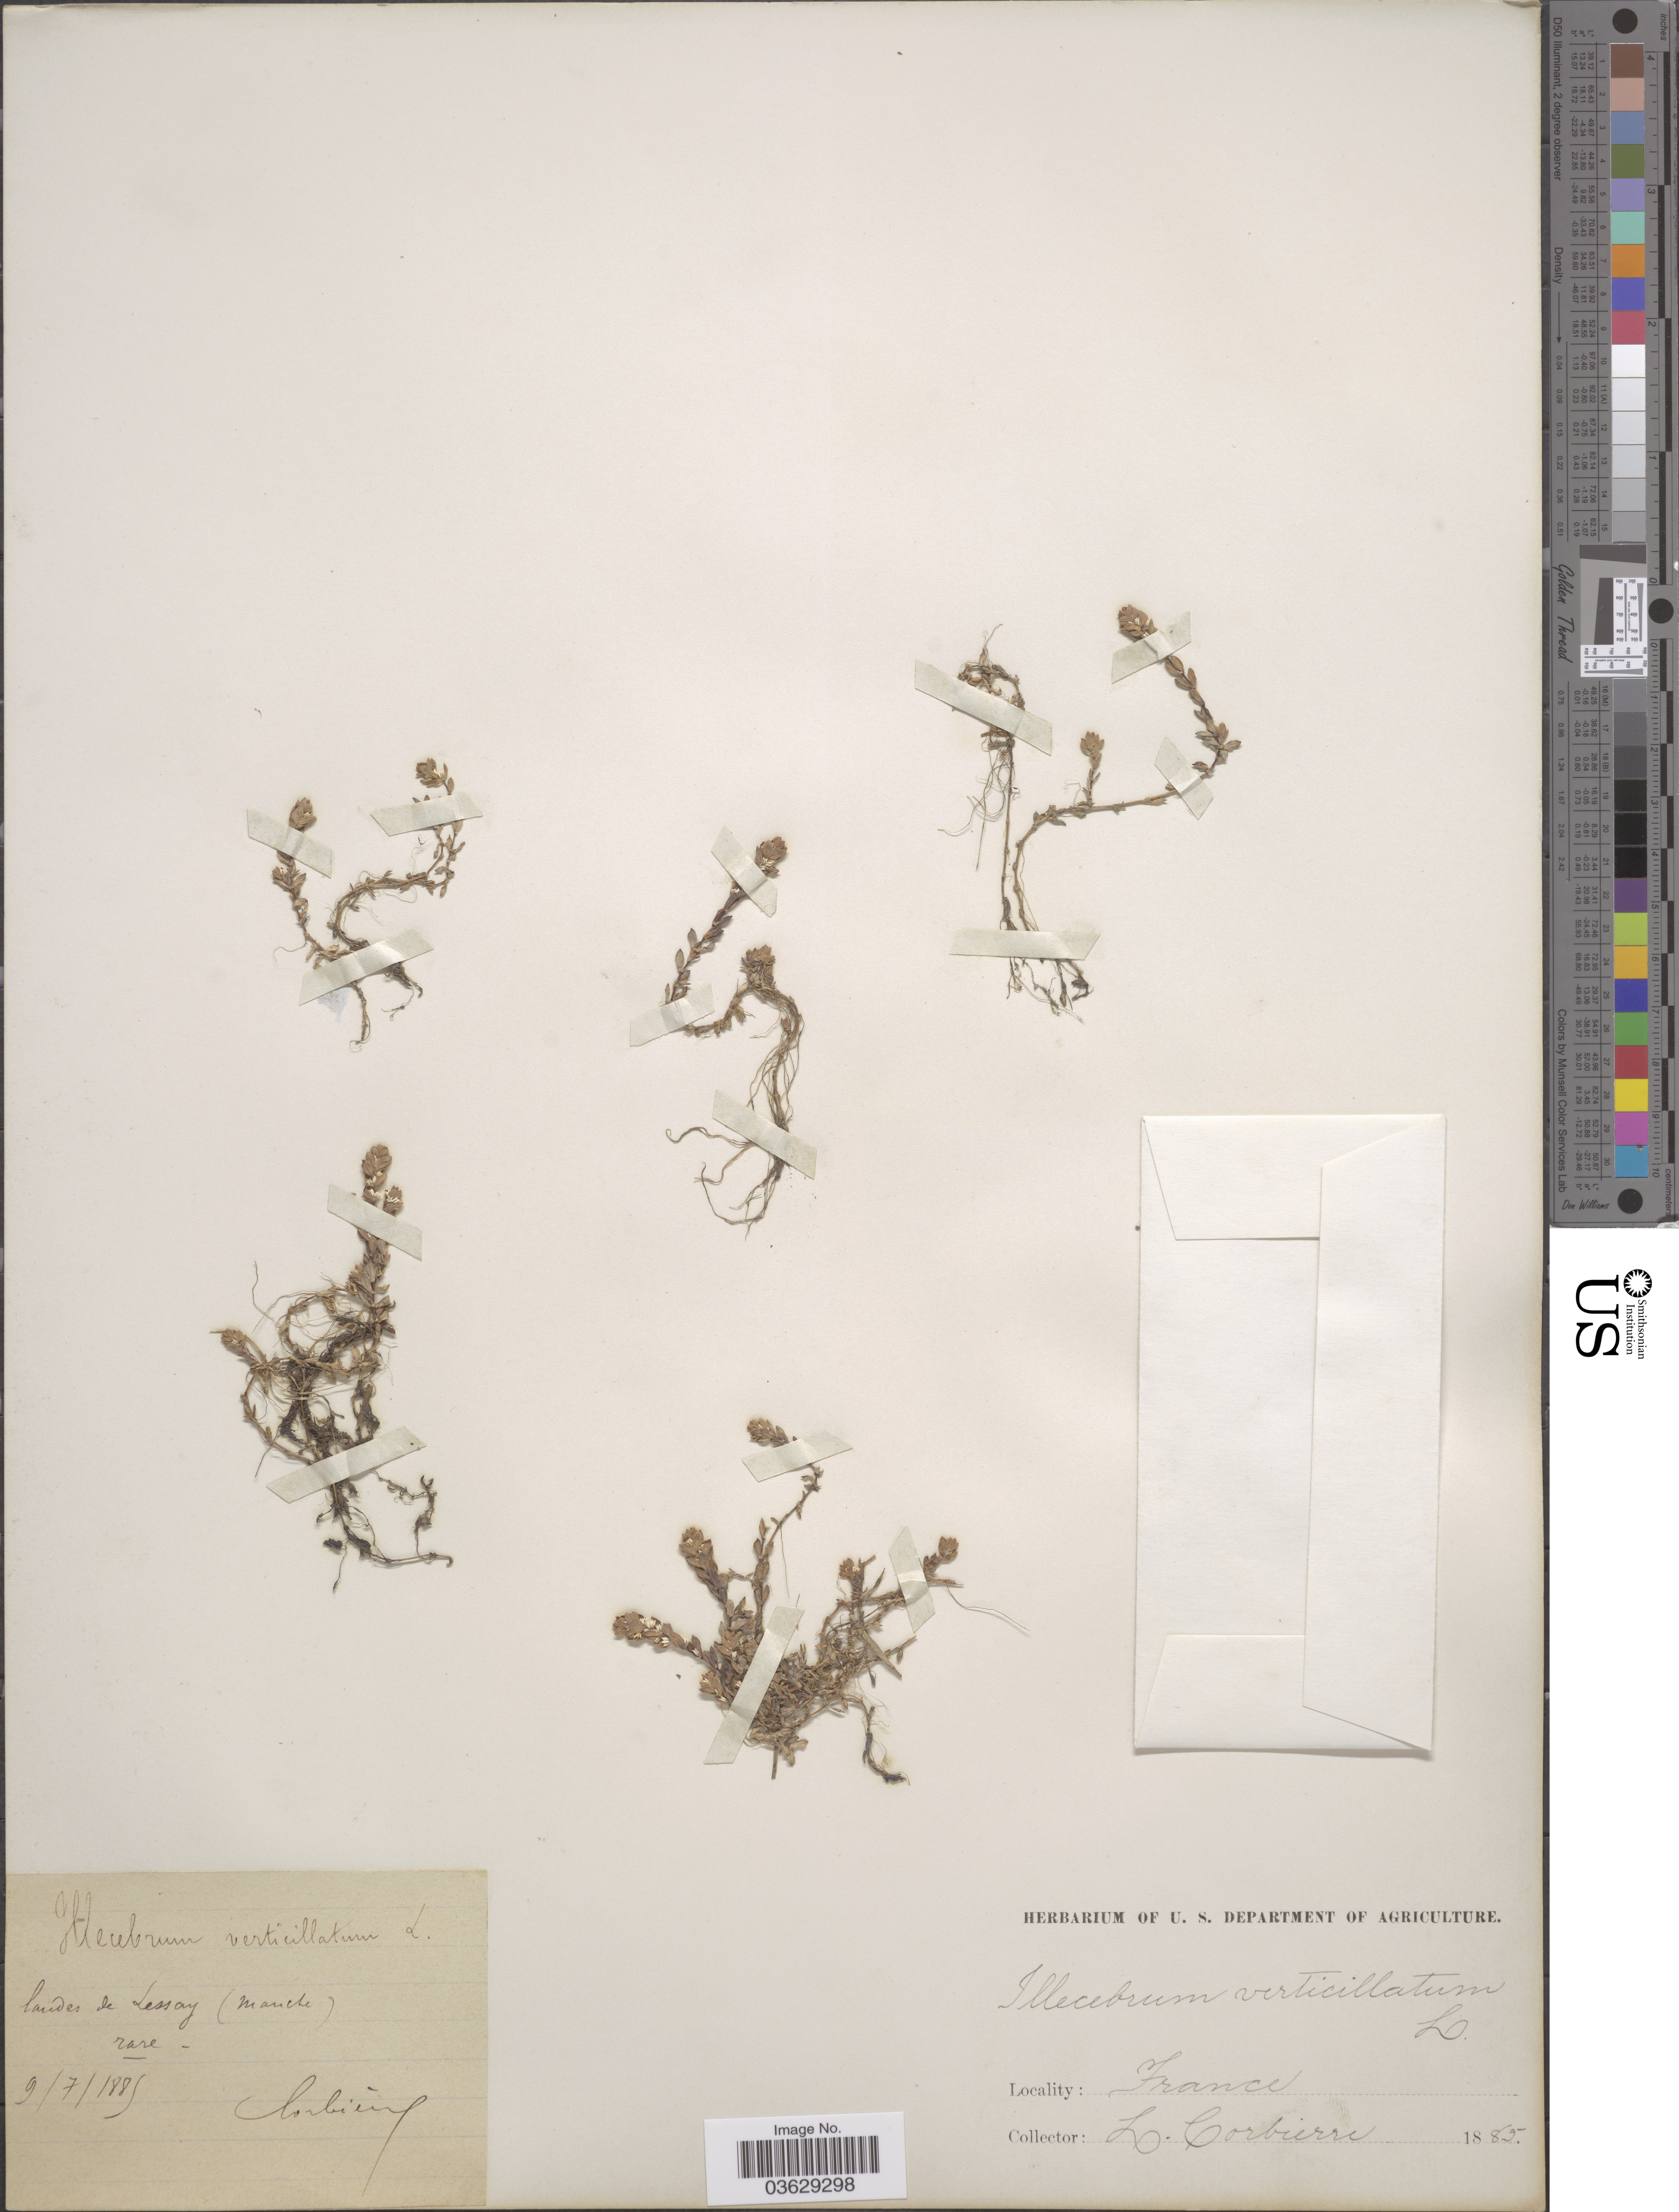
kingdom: Plantae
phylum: Tracheophyta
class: Magnoliopsida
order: Caryophyllales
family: Caryophyllaceae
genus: Illecebrum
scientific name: Illecebrum verticillatum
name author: L.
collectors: L. Corbierre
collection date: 1885-07-09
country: France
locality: Landes de Lessay (Manche).